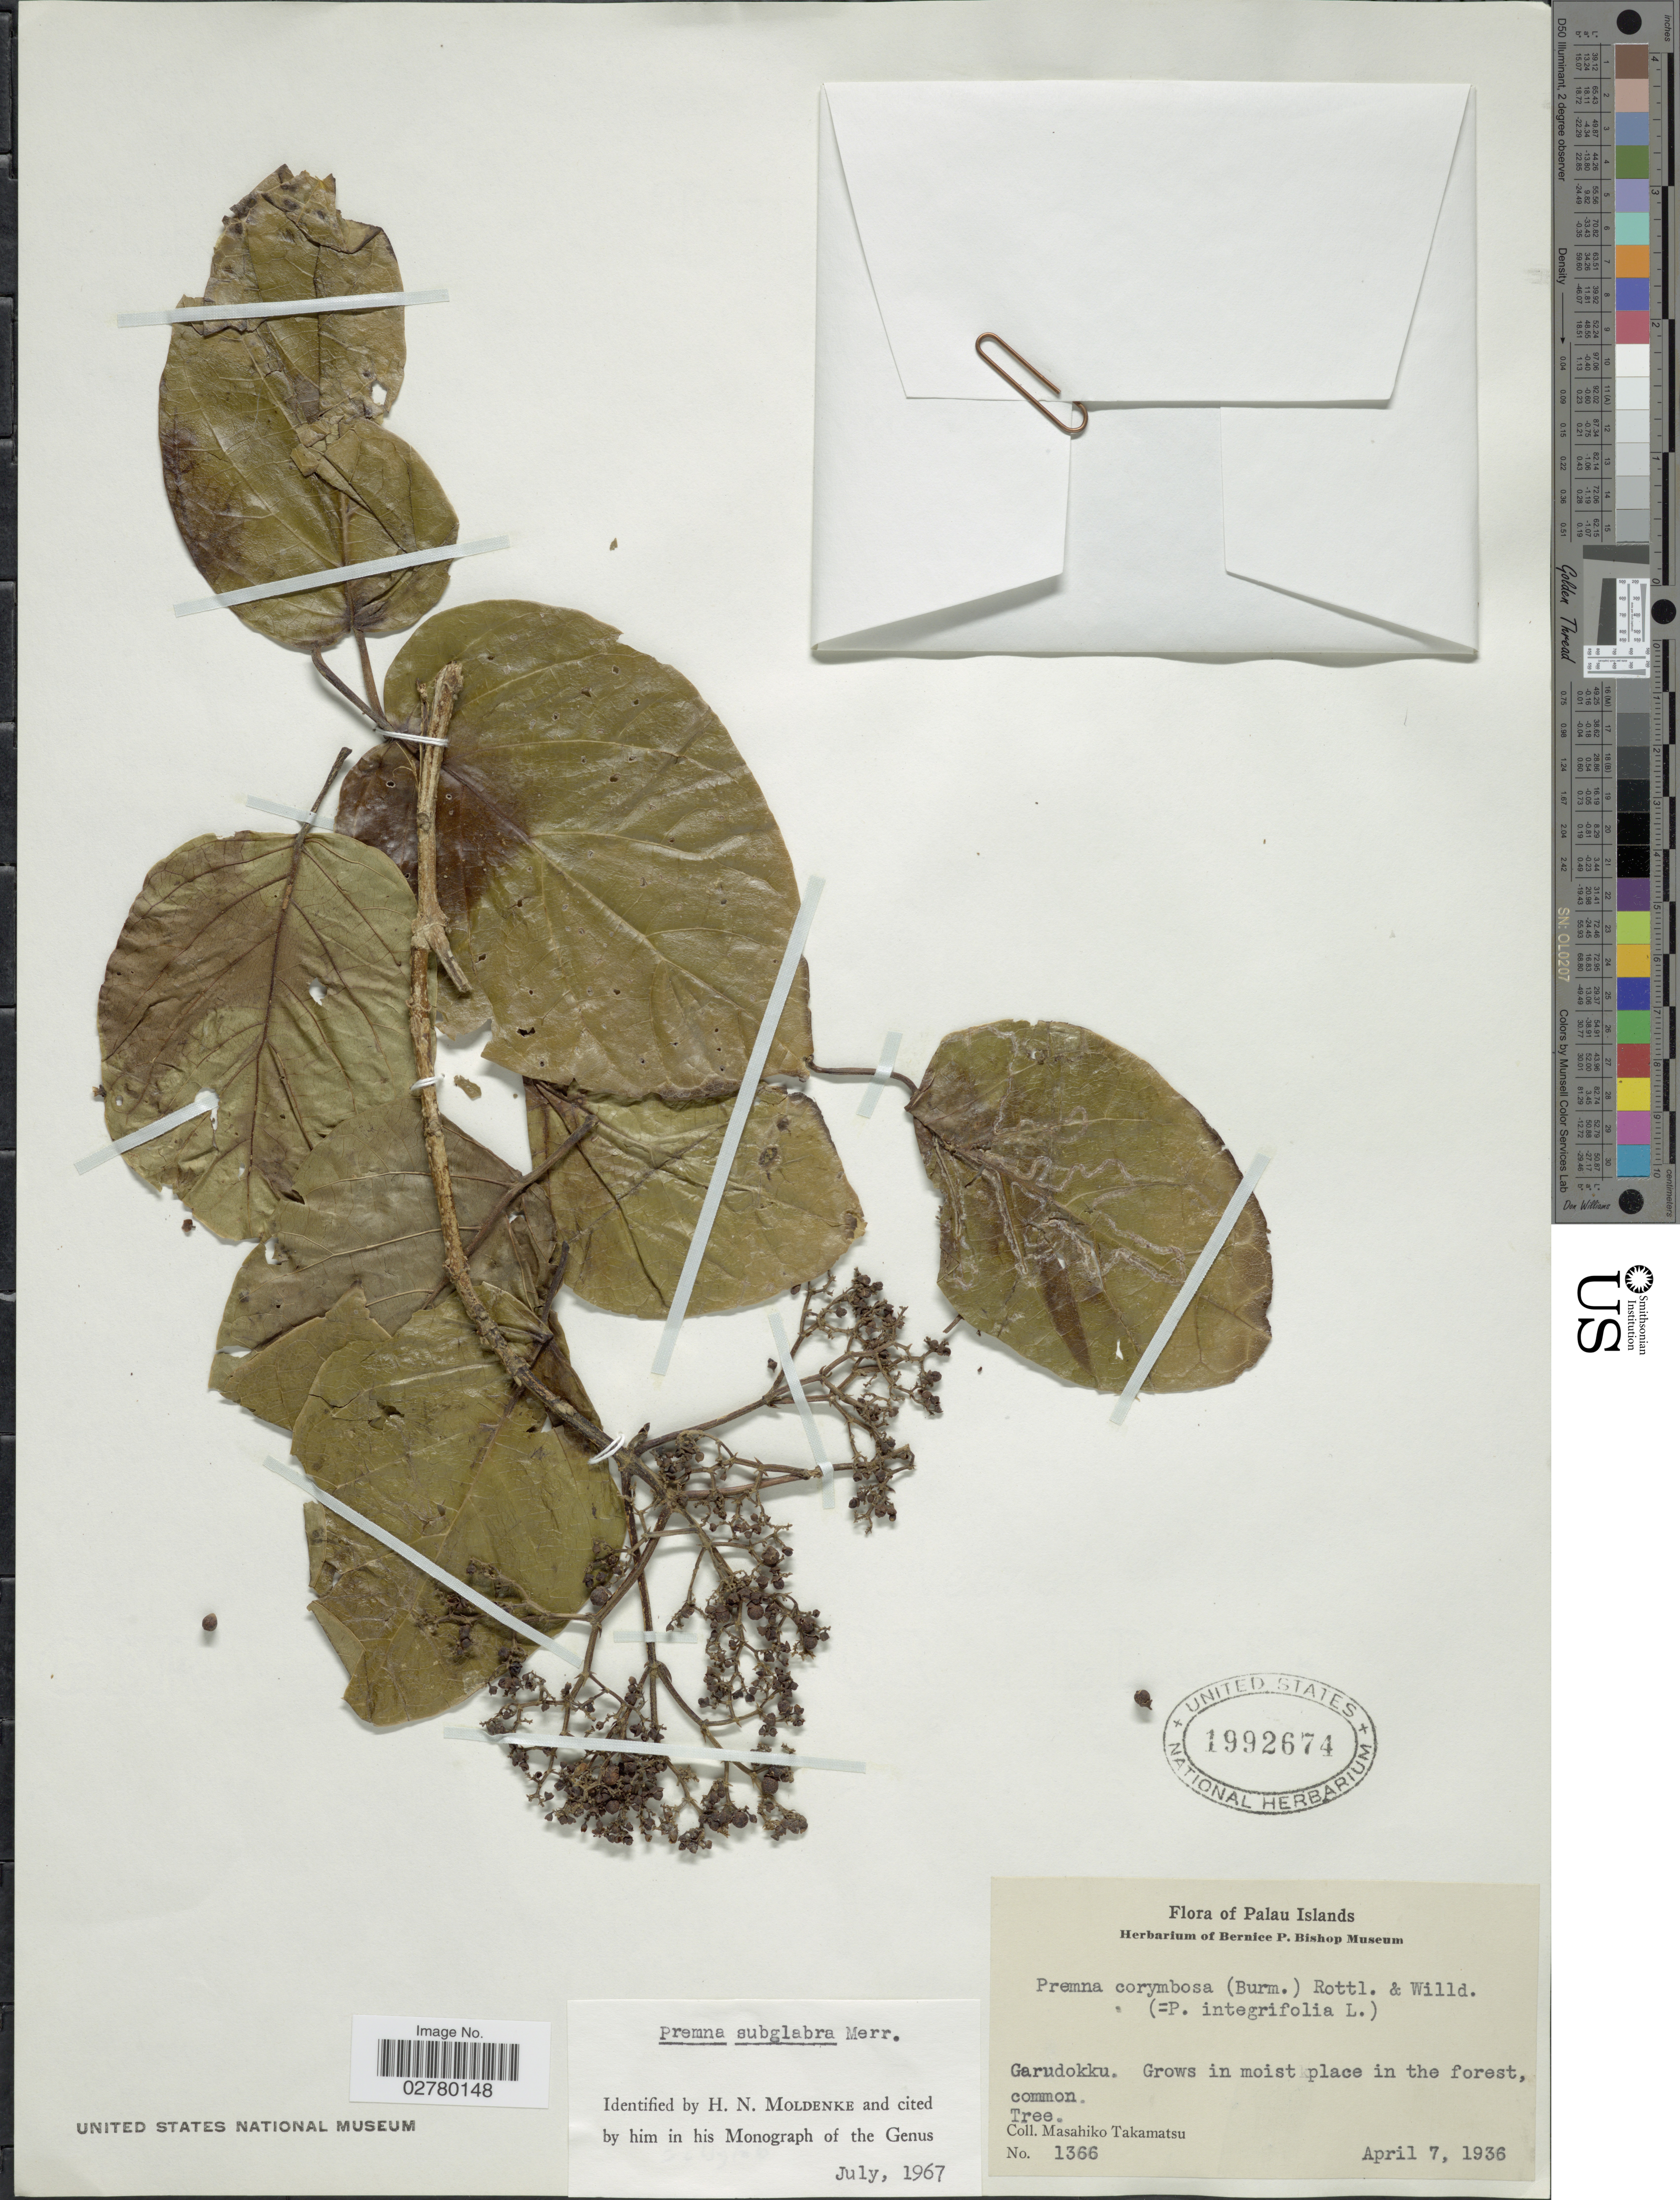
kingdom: Plantae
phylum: Tracheophyta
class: Magnoliopsida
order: Lamiales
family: Lamiaceae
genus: Premna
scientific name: Premna subglabra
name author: Merr.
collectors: M. Takamatsu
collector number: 1366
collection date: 1936-04-07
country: Palau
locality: Palau Islands. Garudokku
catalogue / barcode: US 1992674